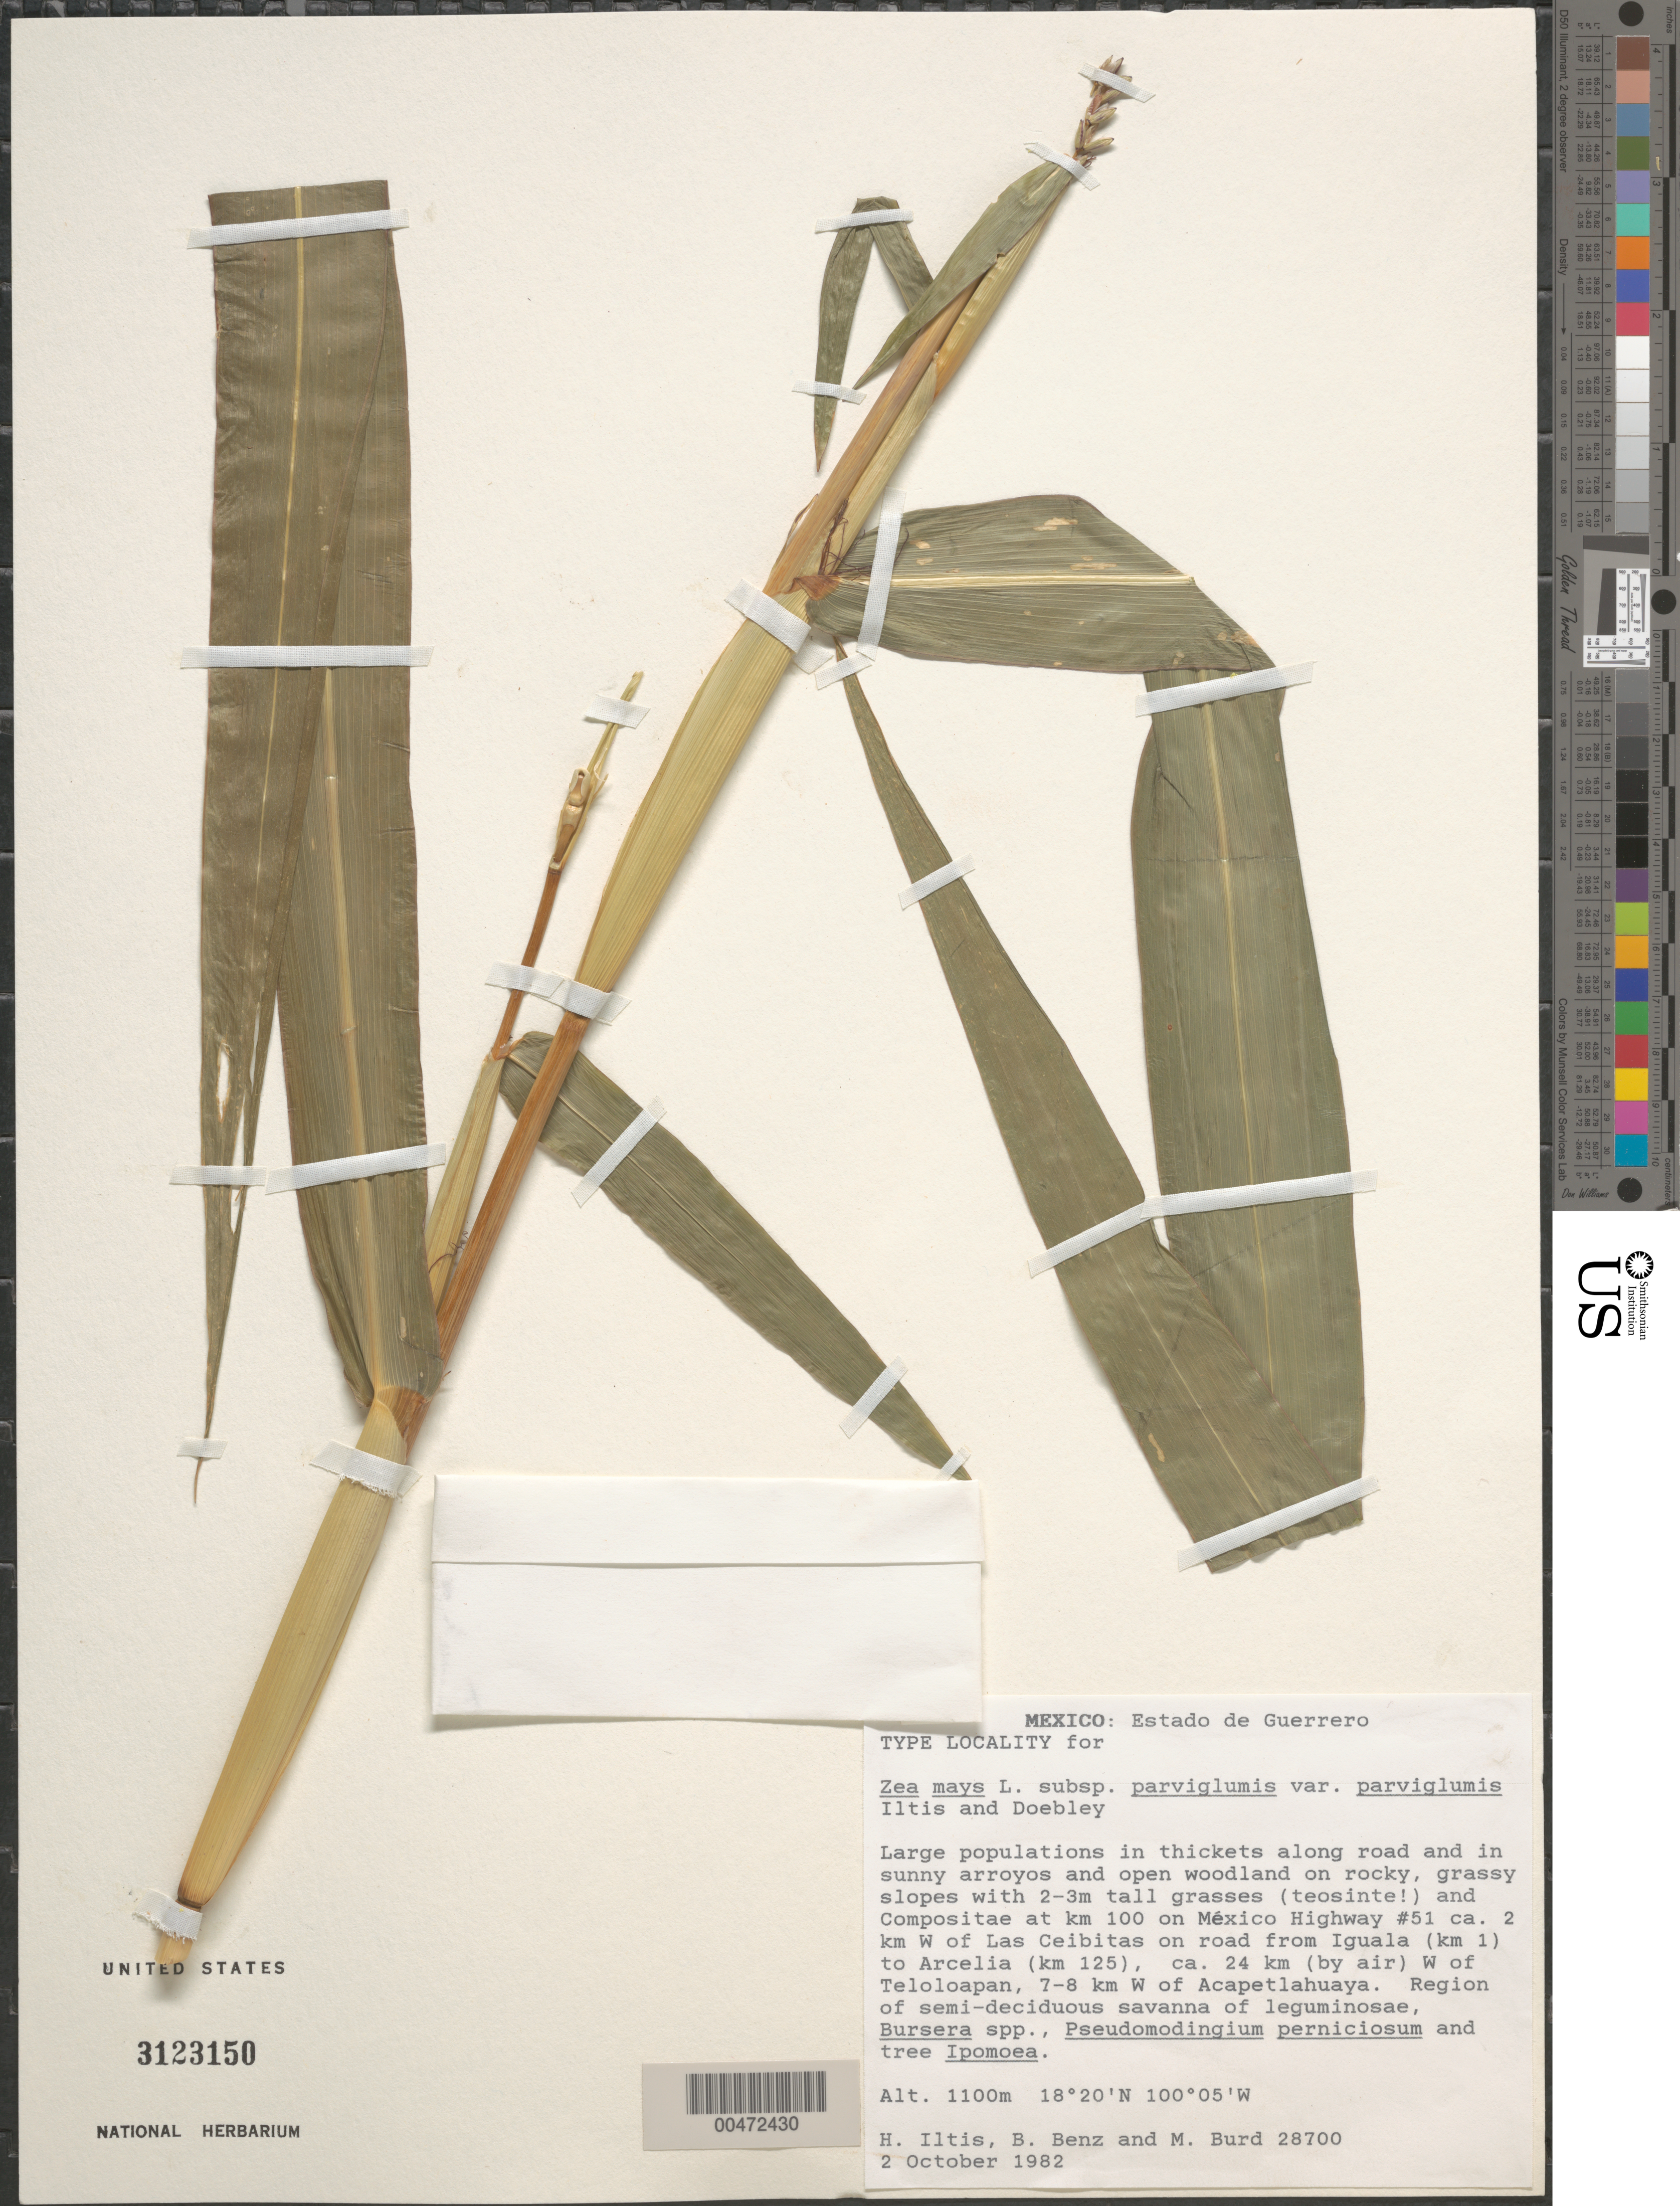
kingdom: Plantae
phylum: Tracheophyta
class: Liliopsida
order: Poales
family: Poaceae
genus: Zea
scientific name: Zea mays subsp. parviglumis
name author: Iltis & Doebley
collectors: H. H. Iltis, B. Benz & M. Burd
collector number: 28700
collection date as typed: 2 Oct 1982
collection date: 1982-10-02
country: Mexico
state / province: Guerrero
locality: Km 100 on MC Hwy 51 2 km W of Las Ceibitas on rd from Iguala (km 1) to Arcelia (km 125), 24 km W of Teloloapan, 7-8 km W of A...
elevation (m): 1100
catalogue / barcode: US 3123150